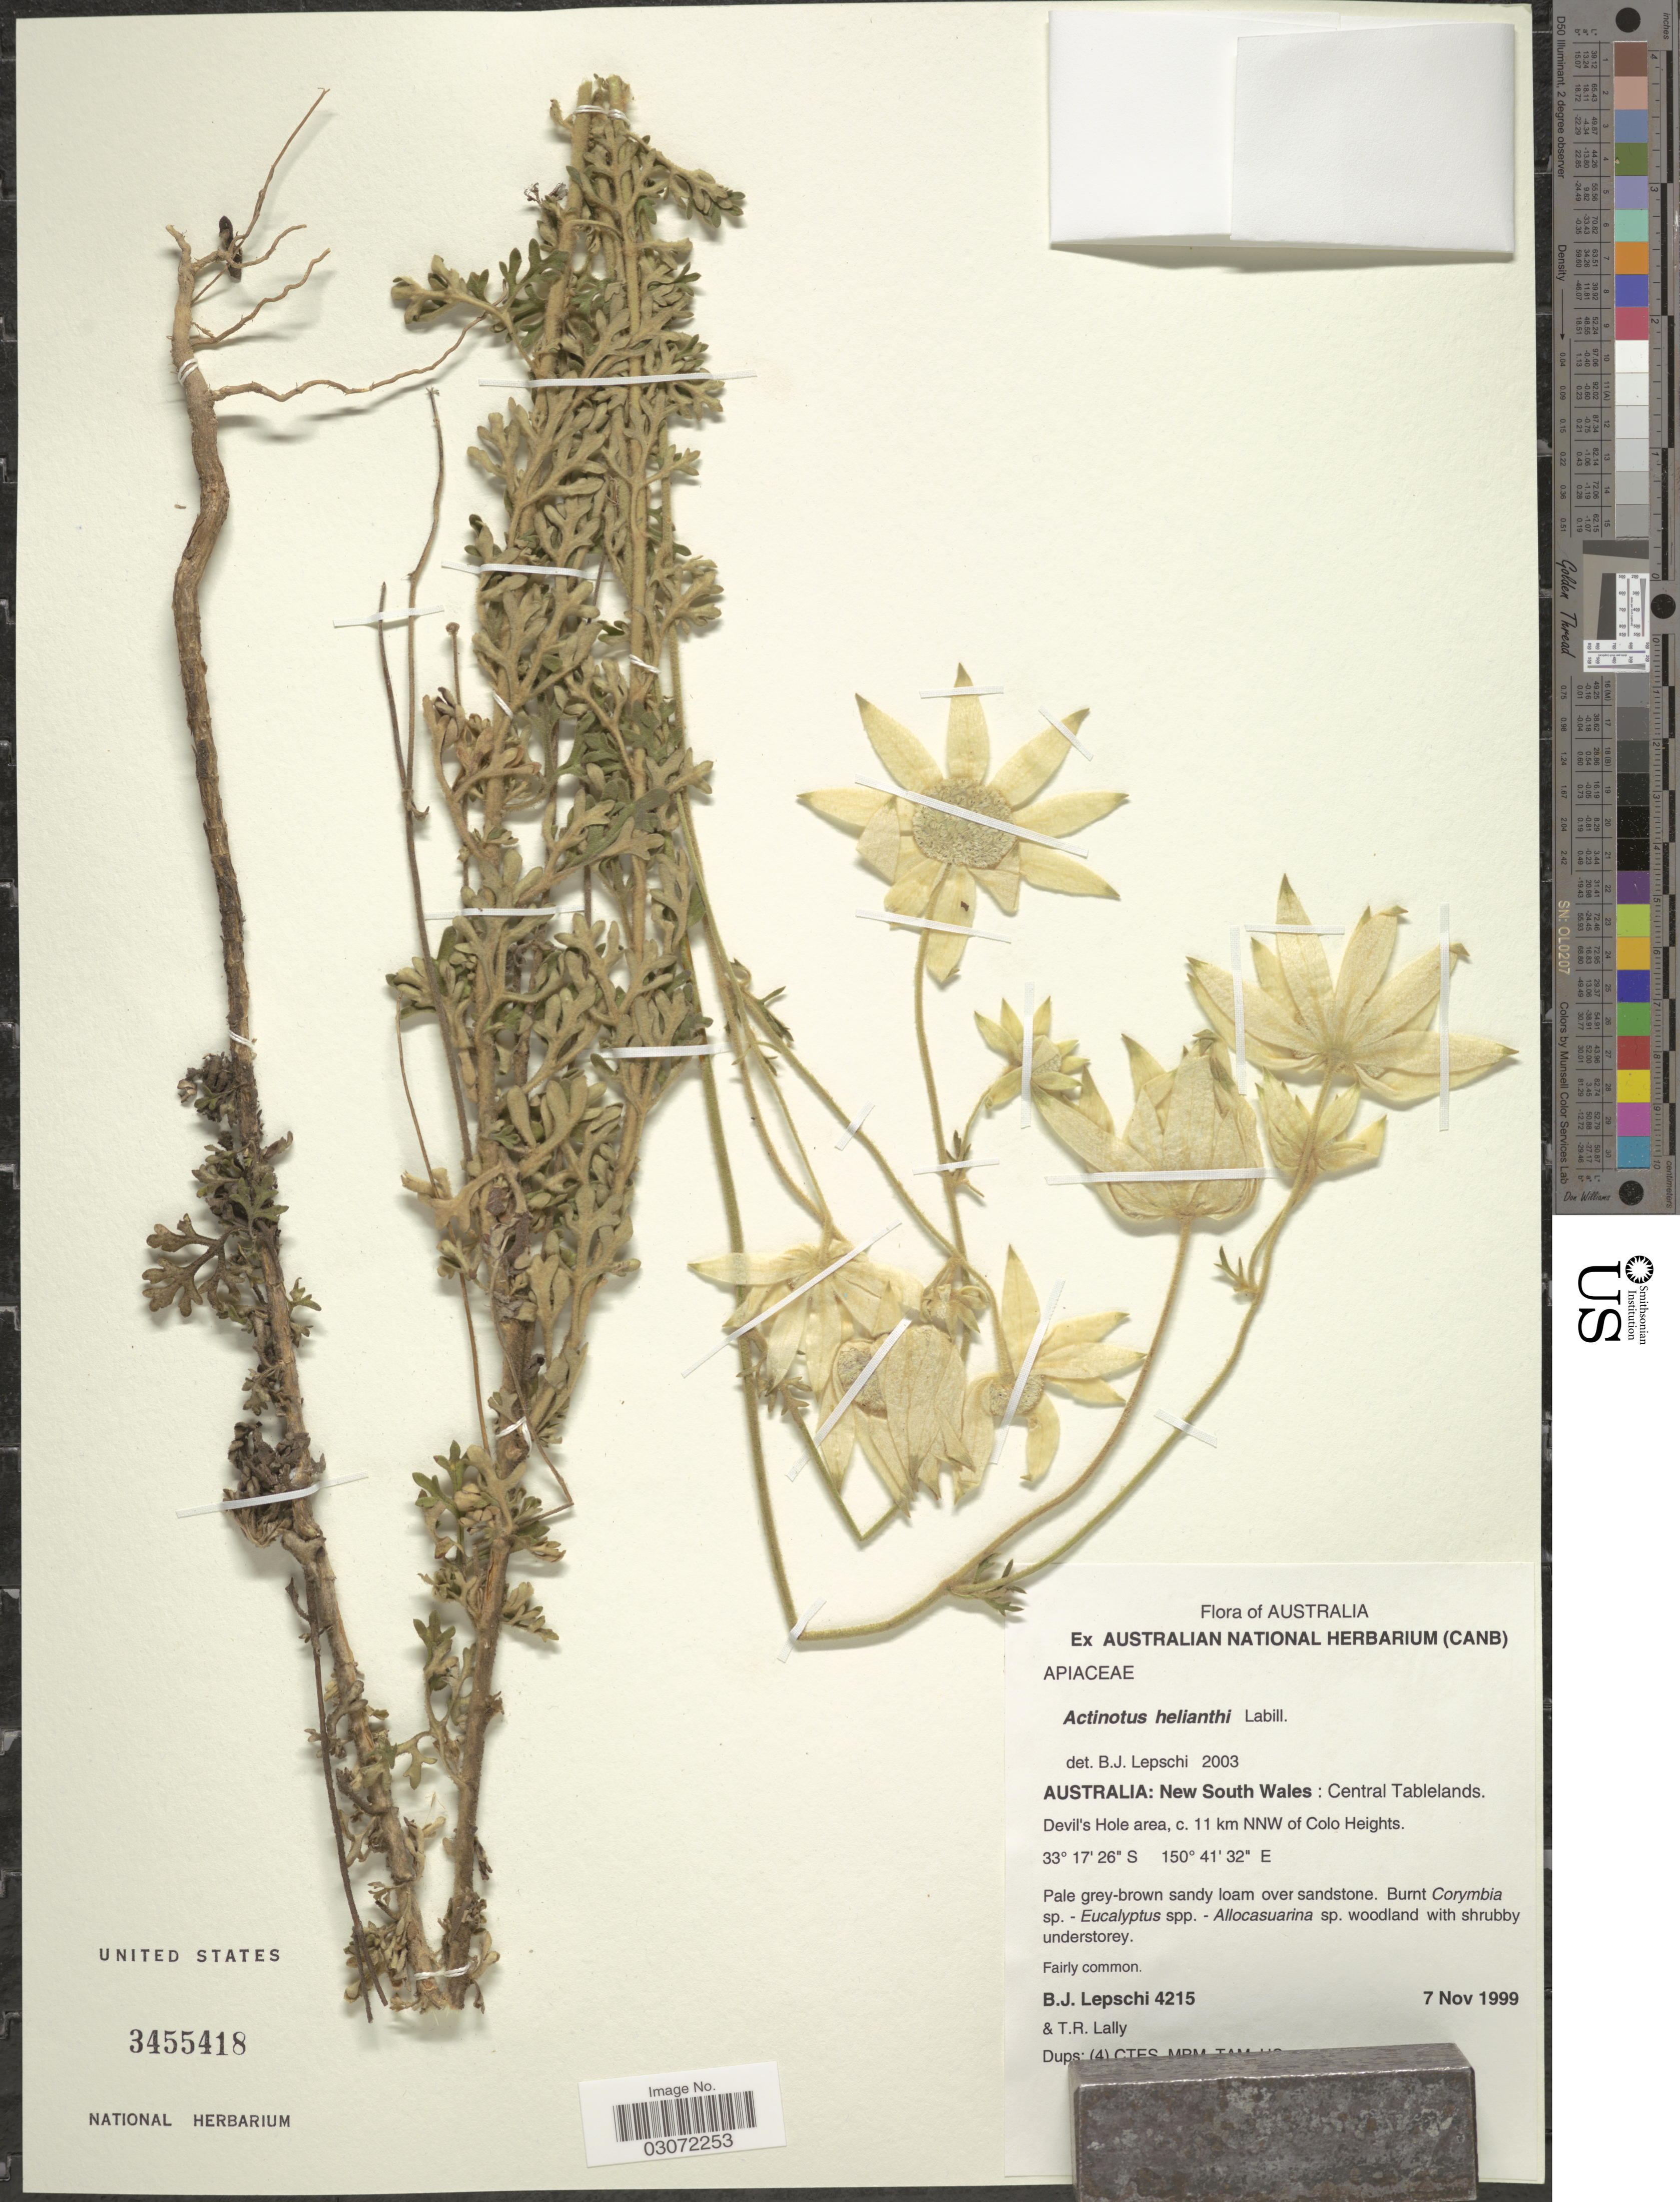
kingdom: Plantae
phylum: Tracheophyta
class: Magnoliopsida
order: Apiales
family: Apiaceae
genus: Actinotus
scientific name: Actinotus helianthi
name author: Labill.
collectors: B. Lepschi & T. R. Lally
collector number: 4215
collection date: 1999-11-07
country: Australia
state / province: New South Wales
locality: Central Tablelands. Devil's Hole area, c. 11 km NNW of Colo Heights.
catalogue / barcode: US 3455418